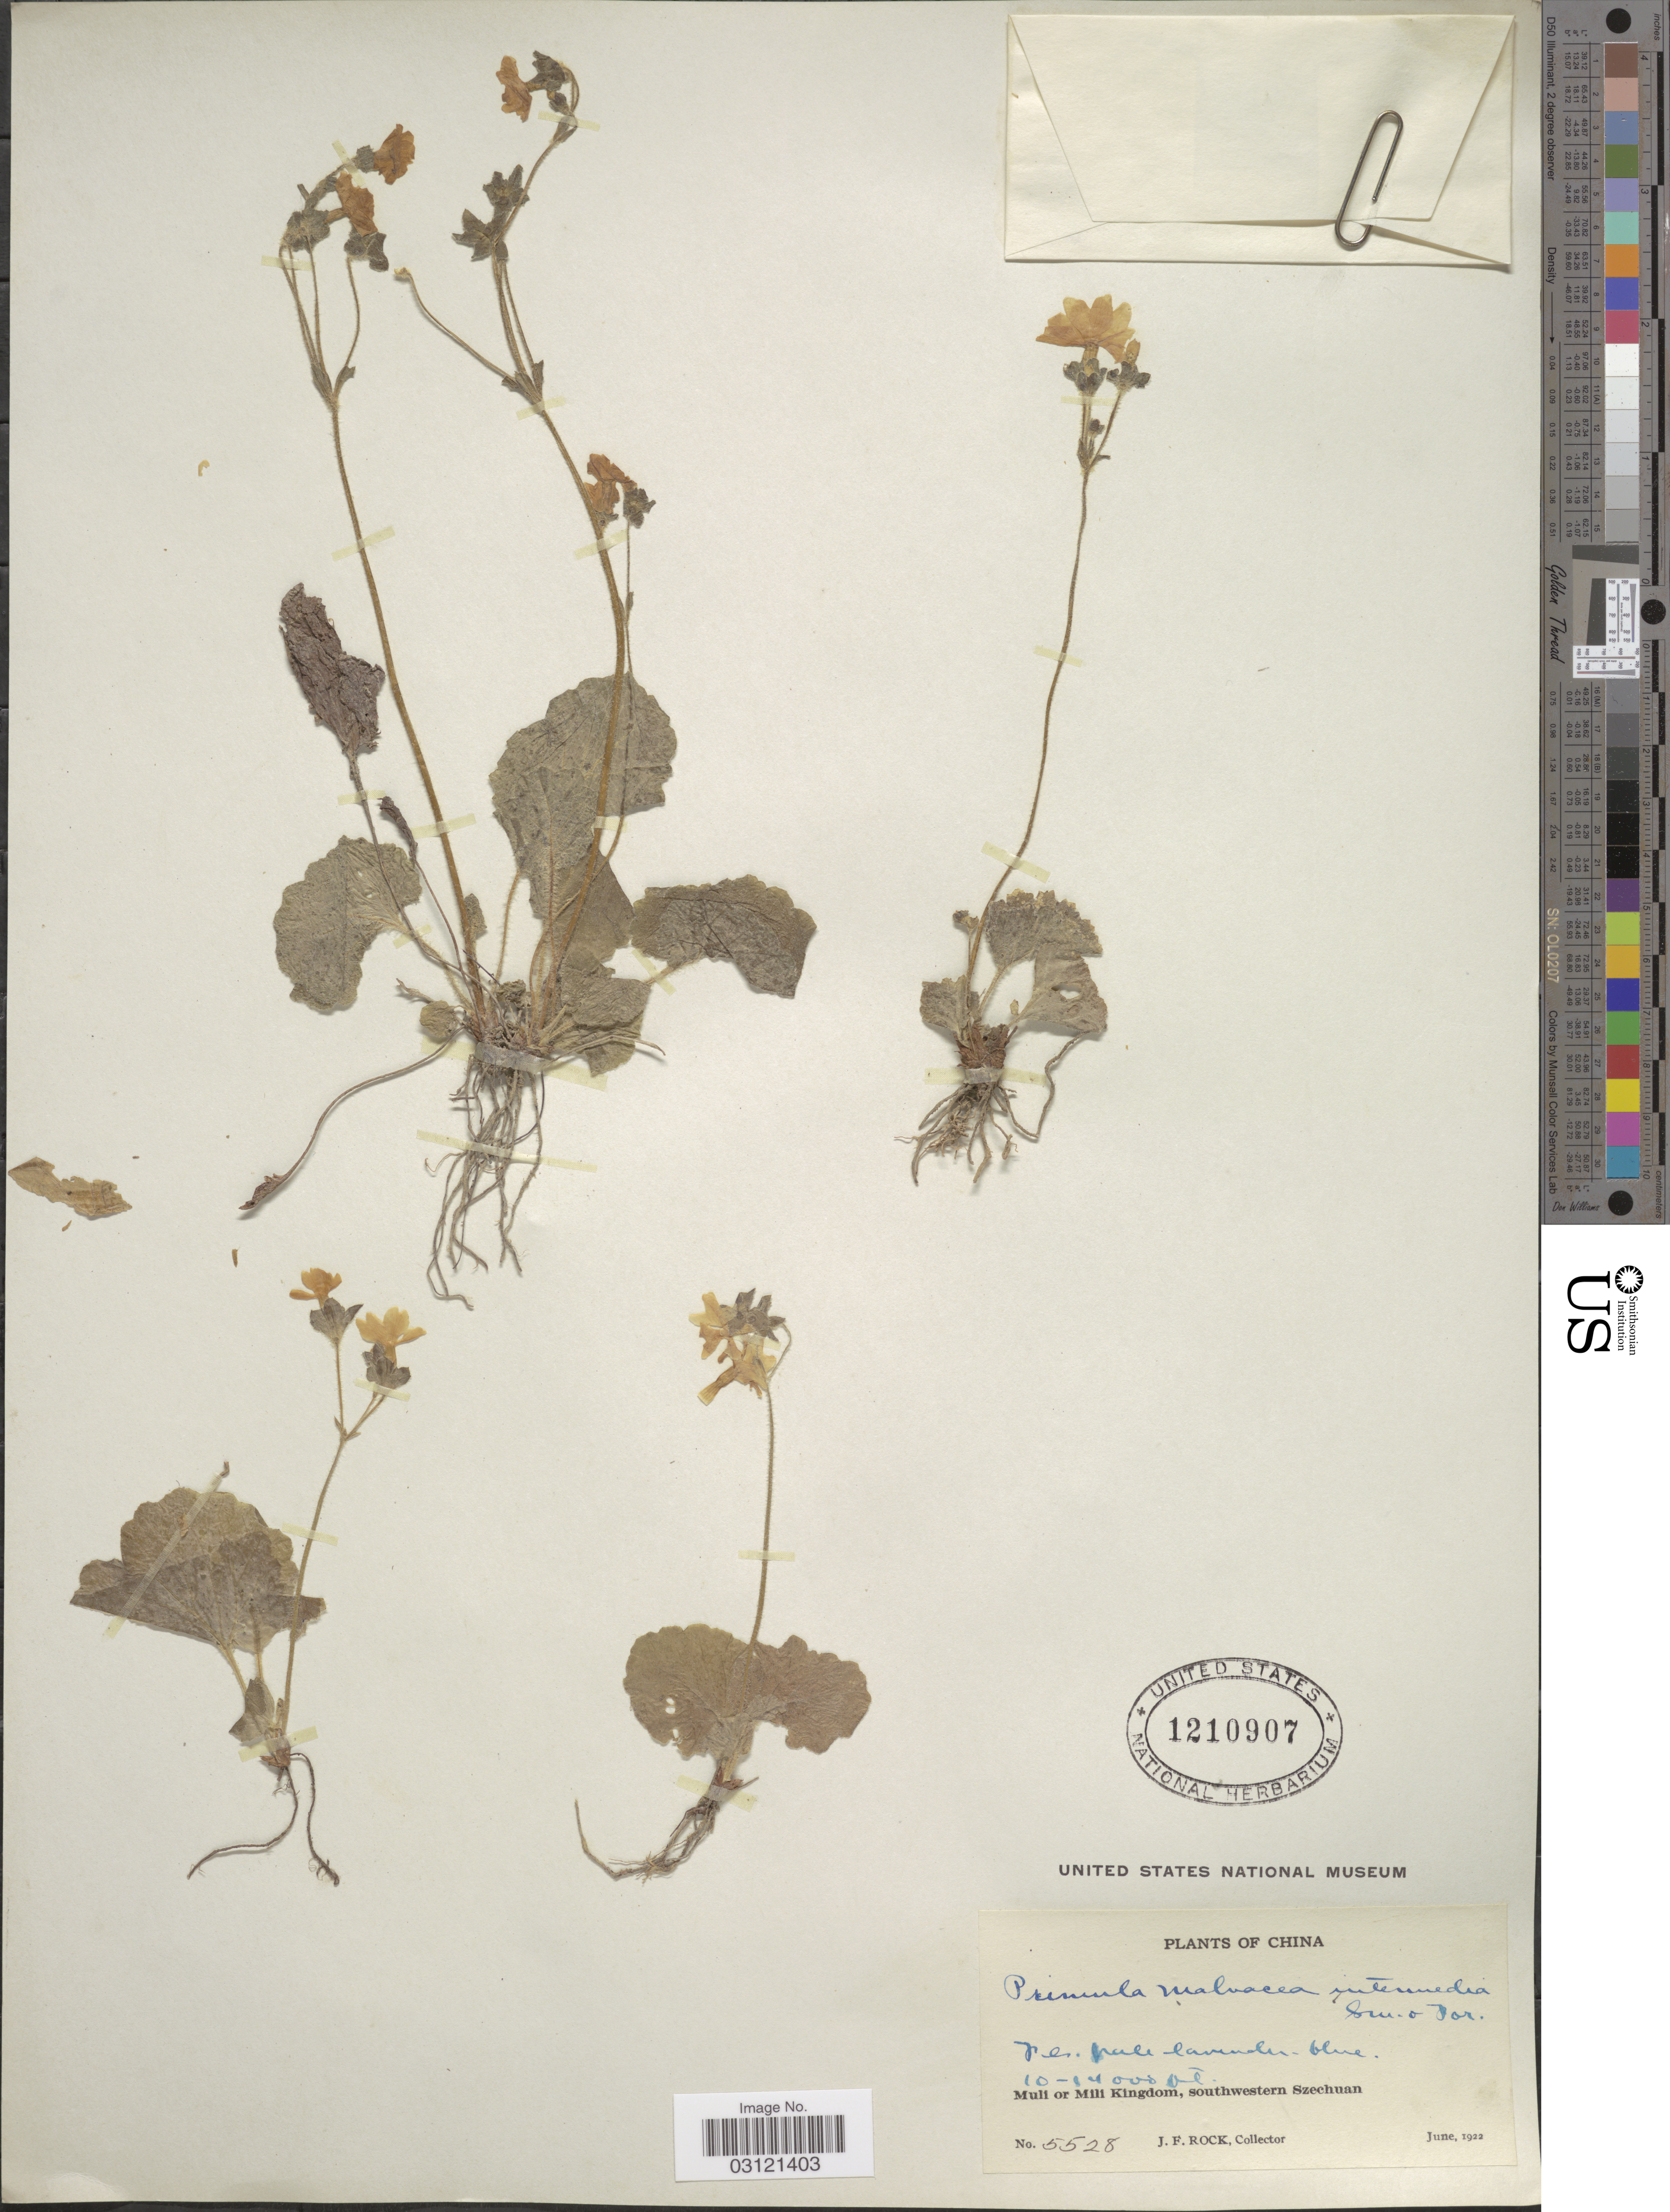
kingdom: Plantae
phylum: Tracheophyta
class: Magnoliopsida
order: Ericales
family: Primulaceae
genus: Primula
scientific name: Primula malvacea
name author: Franch.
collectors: J. Rock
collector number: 5528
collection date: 1922-06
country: China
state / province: Sichuan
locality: Muli or Mili Kingdom, southwestern Szechuan.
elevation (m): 3048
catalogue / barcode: US 1210907